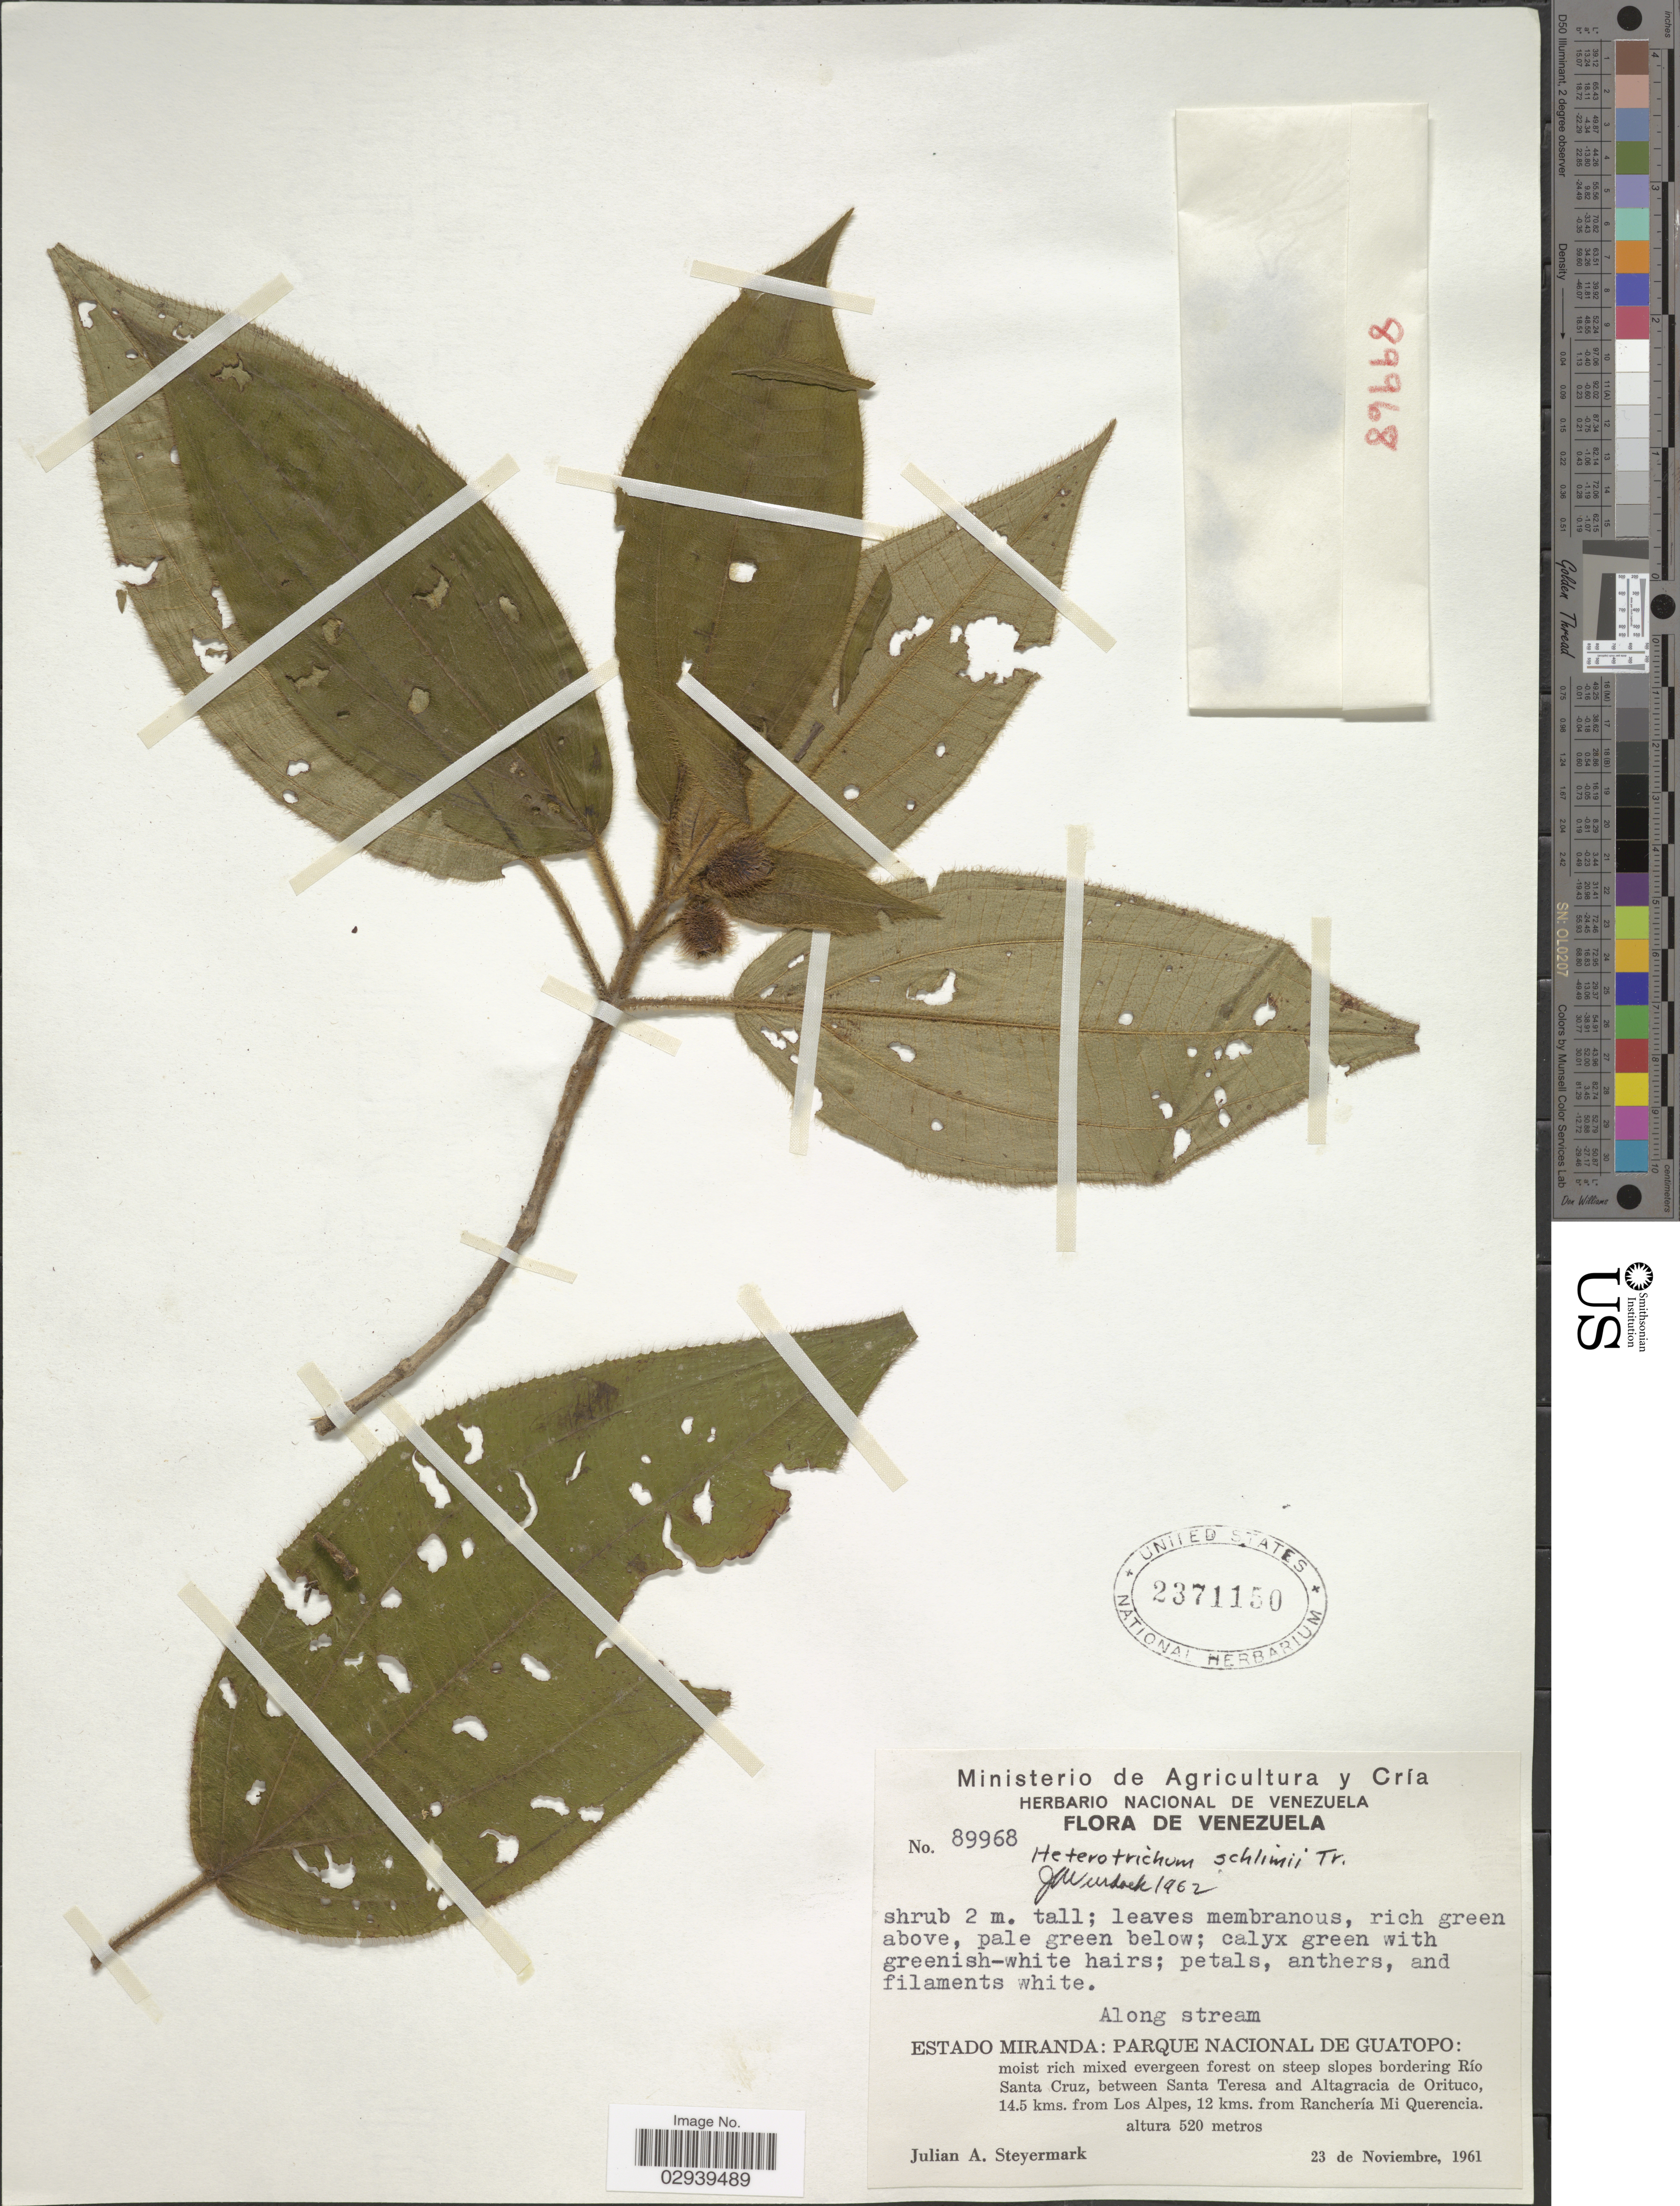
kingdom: Plantae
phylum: Tracheophyta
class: Magnoliopsida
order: Myrtales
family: Melastomataceae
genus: Miconia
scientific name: Miconia funckii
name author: Wurdack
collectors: J. Steyermark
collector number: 89968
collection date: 1961-11-23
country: Venezuela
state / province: Miranda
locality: Parque Nacional de Guatopo: moist rich mixed evergreen forest on steep slopes bordering Río Santa Cruz, between Santa Teresa and Altagracia de Oritucom 14.5 kms. from Los Alpes, 12 kms. from Ranchería Mi Querencia.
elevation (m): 520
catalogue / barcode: US 2371150